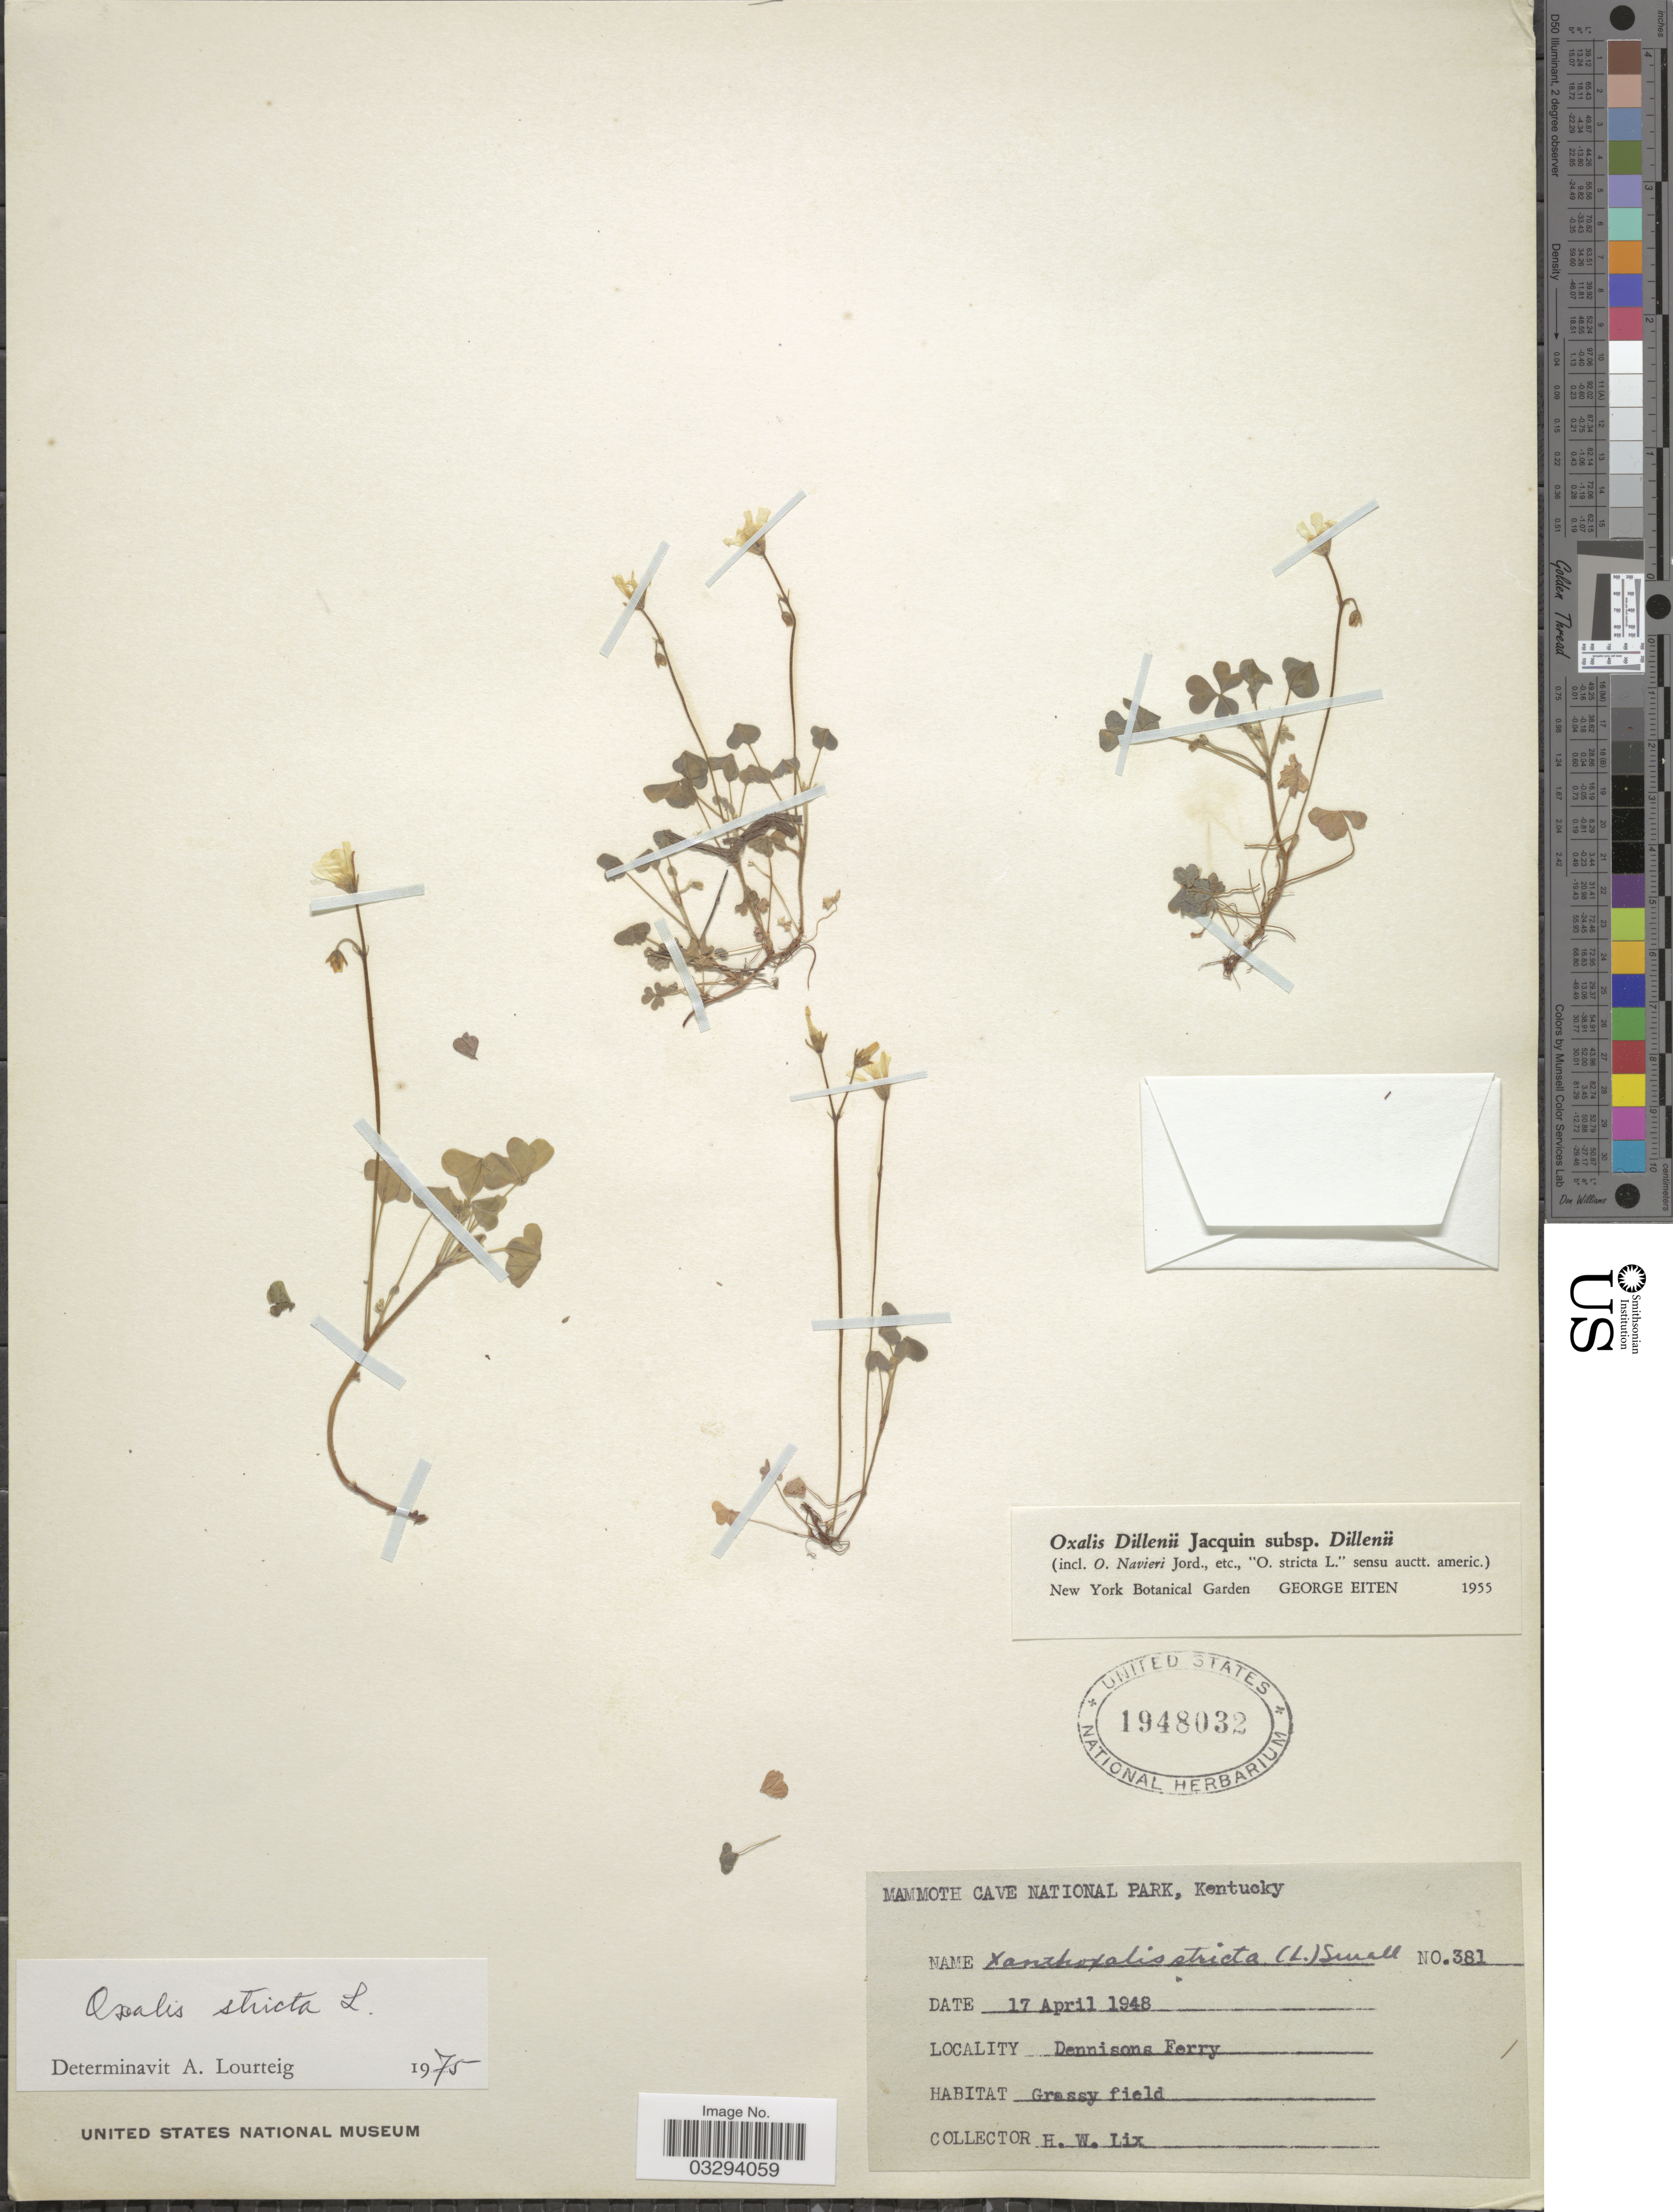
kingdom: Plantae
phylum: Tracheophyta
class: Magnoliopsida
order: Oxalidales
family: Oxalidaceae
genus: Oxalis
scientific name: Oxalis stricta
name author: L.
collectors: H. W. Lix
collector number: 381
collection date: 1948-04-17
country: United States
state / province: Kentucky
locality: Mammoth Cave National Park. Dennisons Ferry.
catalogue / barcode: US 1948032